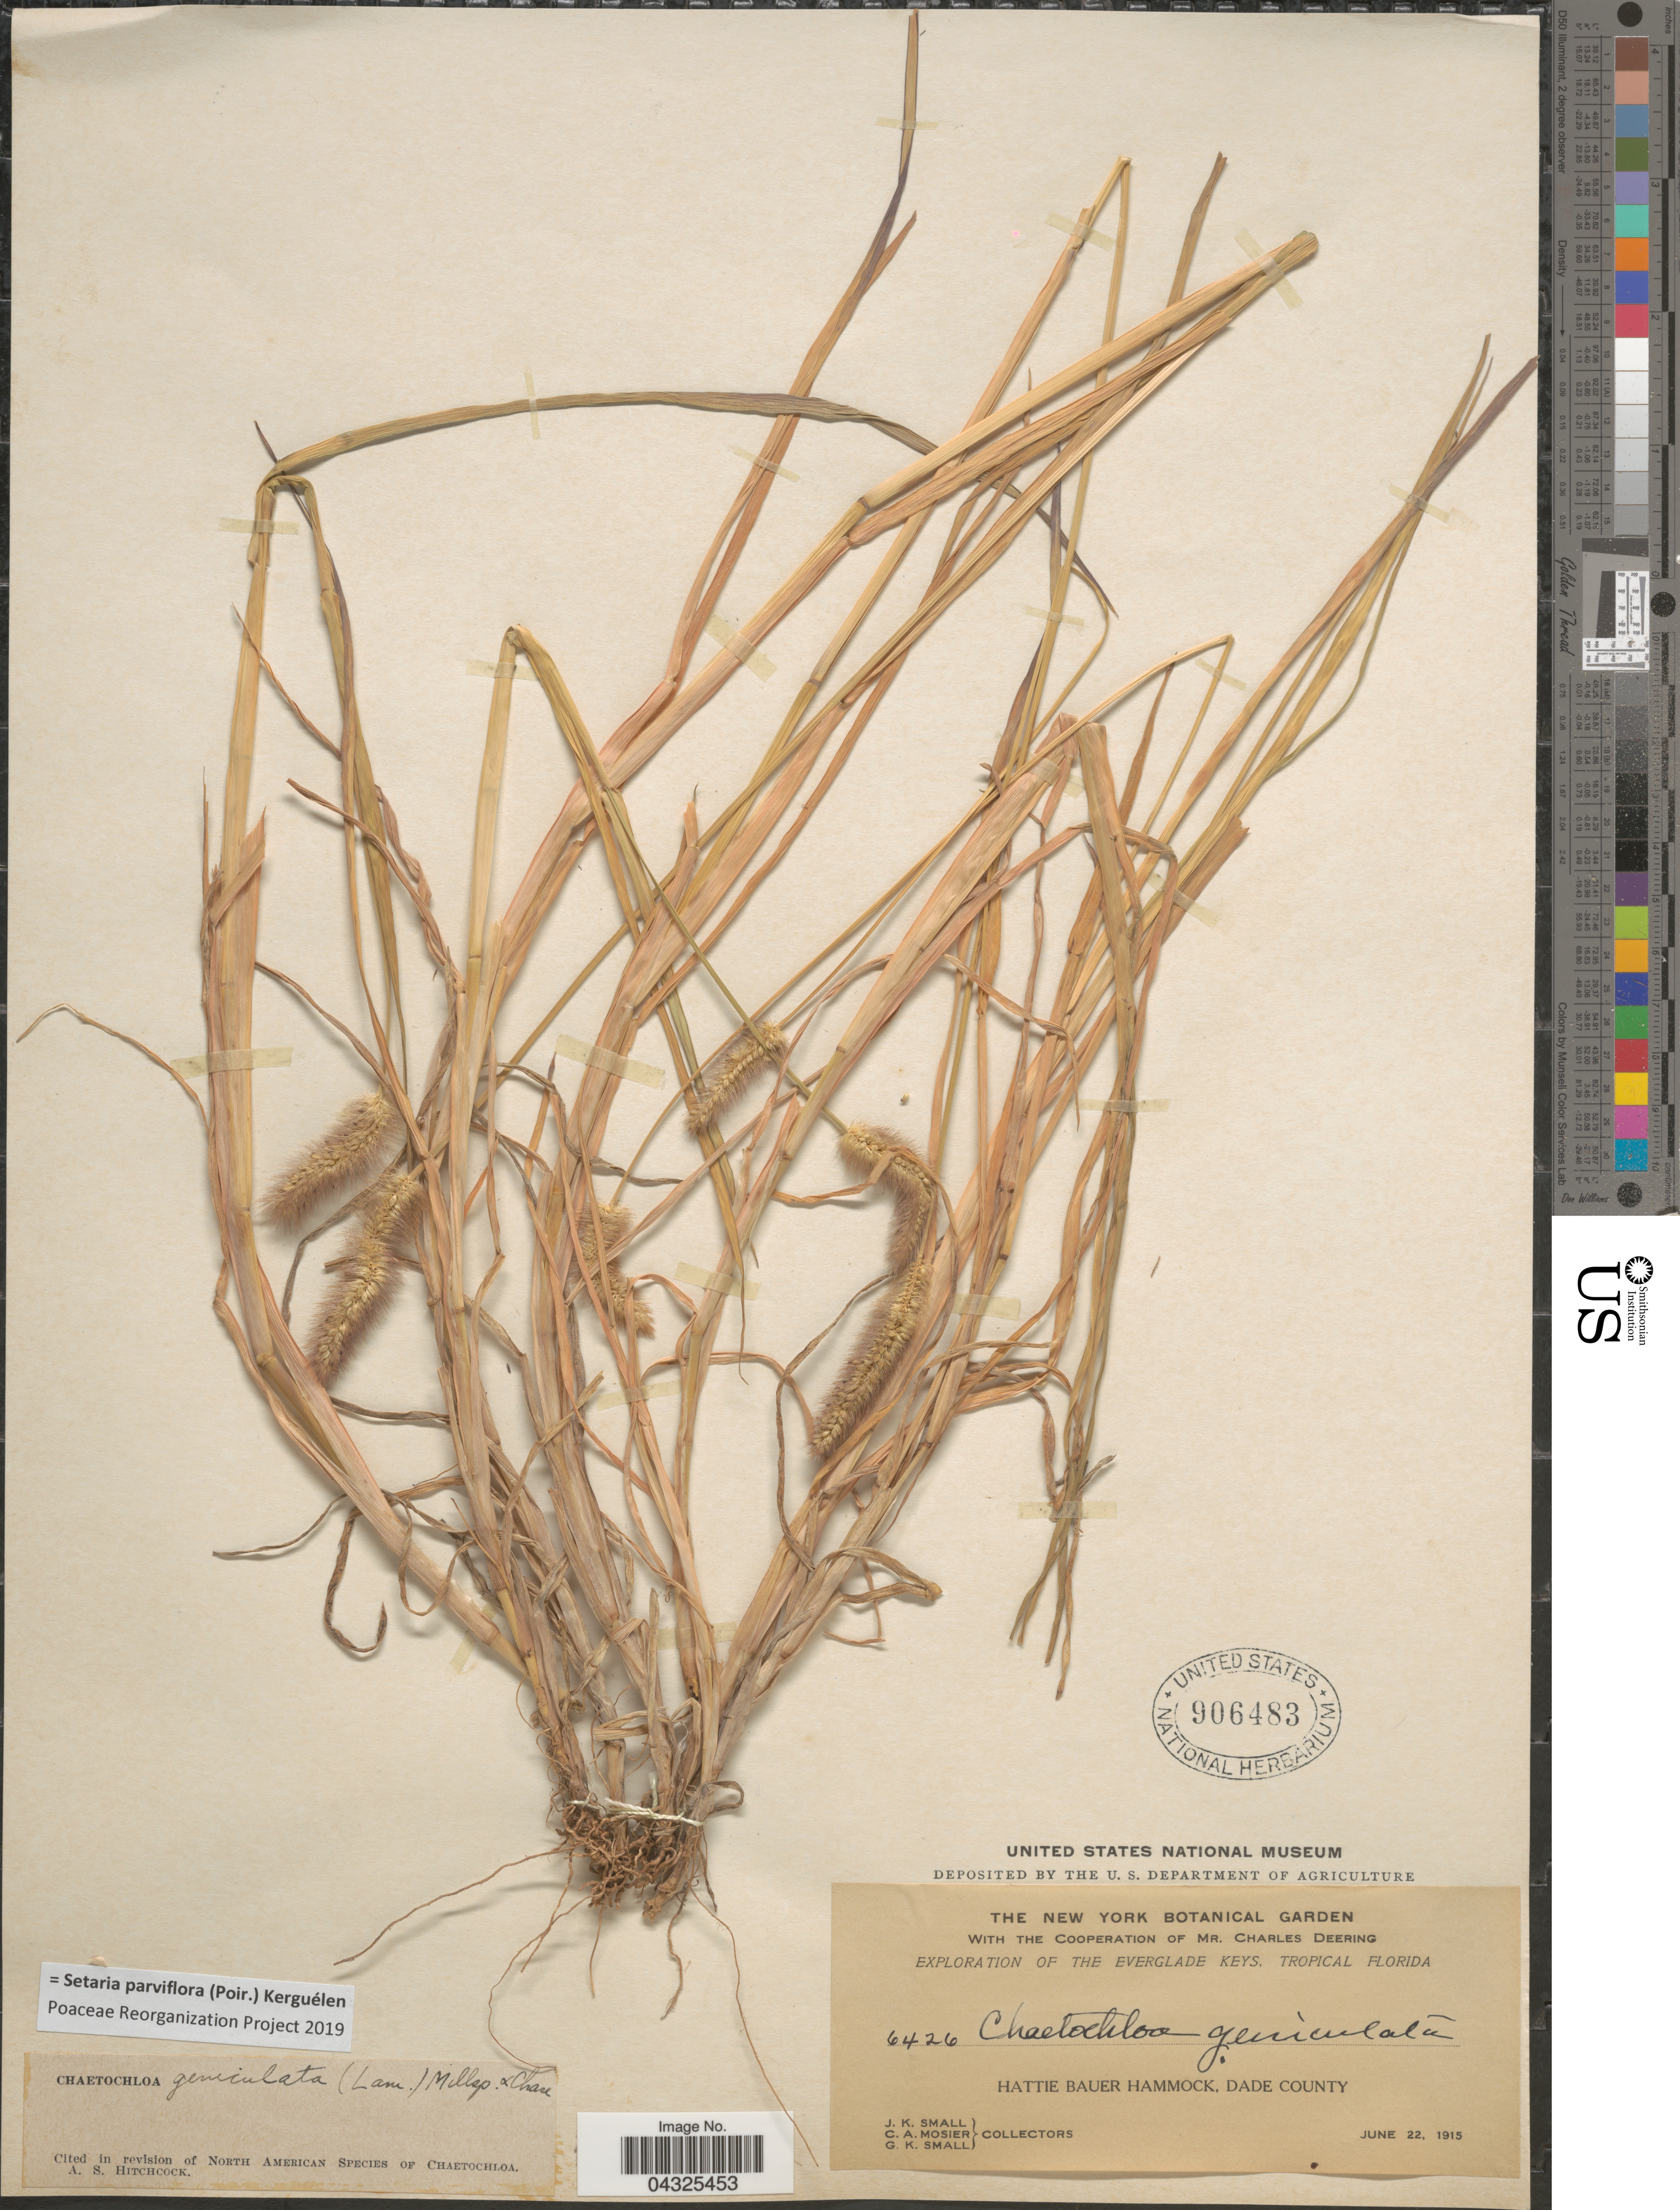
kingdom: Plantae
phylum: Tracheophyta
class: Liliopsida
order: Poales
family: Poaceae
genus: Setaria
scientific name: Setaria parviflora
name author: (Poir.) Kerguélen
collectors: J. K. Small, C. A. Mosier & G. K. Small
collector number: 6426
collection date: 1915-06-22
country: United States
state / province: Florida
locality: Exploration of the Everglade Keys, Tropical Florida. Hattie Bauer Hammock, Dade County.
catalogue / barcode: US 906483